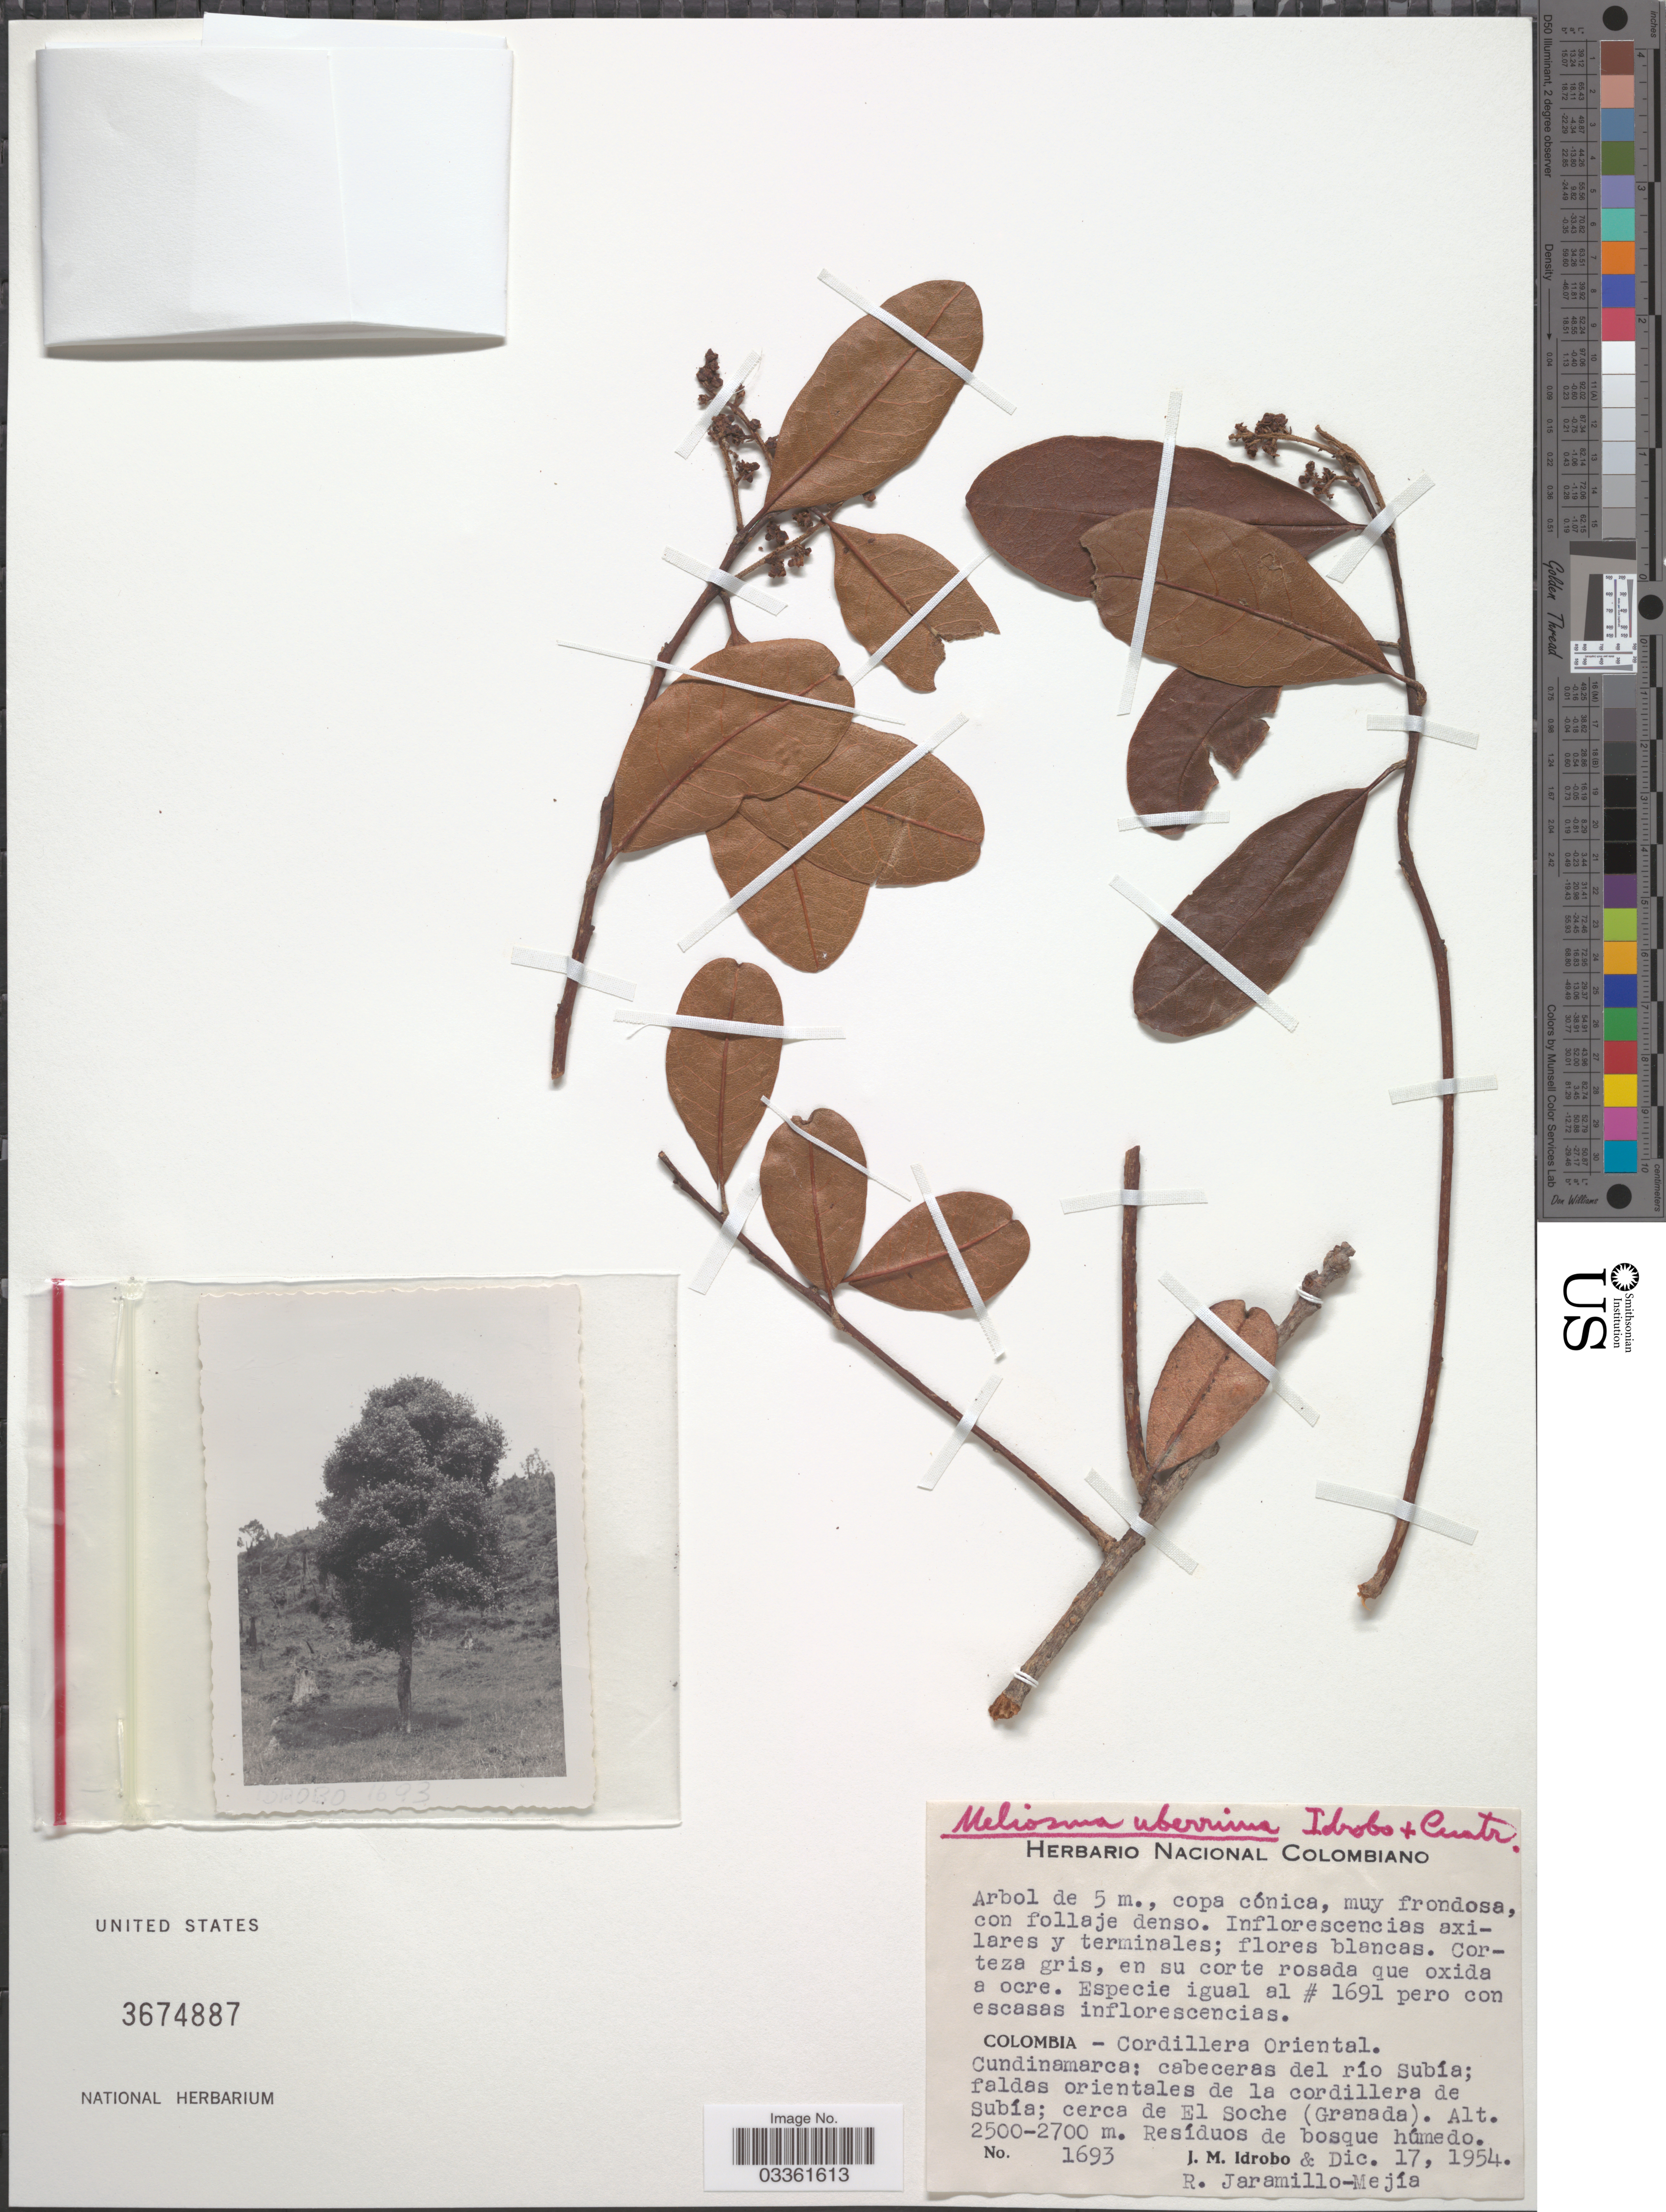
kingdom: Plantae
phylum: Tracheophyta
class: Magnoliopsida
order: Proteales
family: Sabiaceae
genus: Meliosma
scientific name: Meliosma uberrima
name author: Idrobo & Cuatrec.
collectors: J. M. Idrobo & R. Jaramillo M.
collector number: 1693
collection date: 1954-12-17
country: Colombia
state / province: Cundinamarca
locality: Cordillera Oriental. Cundinamarca: cabeceras del río Subía; faldas orientales de la cordillera de Subiá; cerca de El Soche (Granada).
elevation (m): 2500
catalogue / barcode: US 3674887